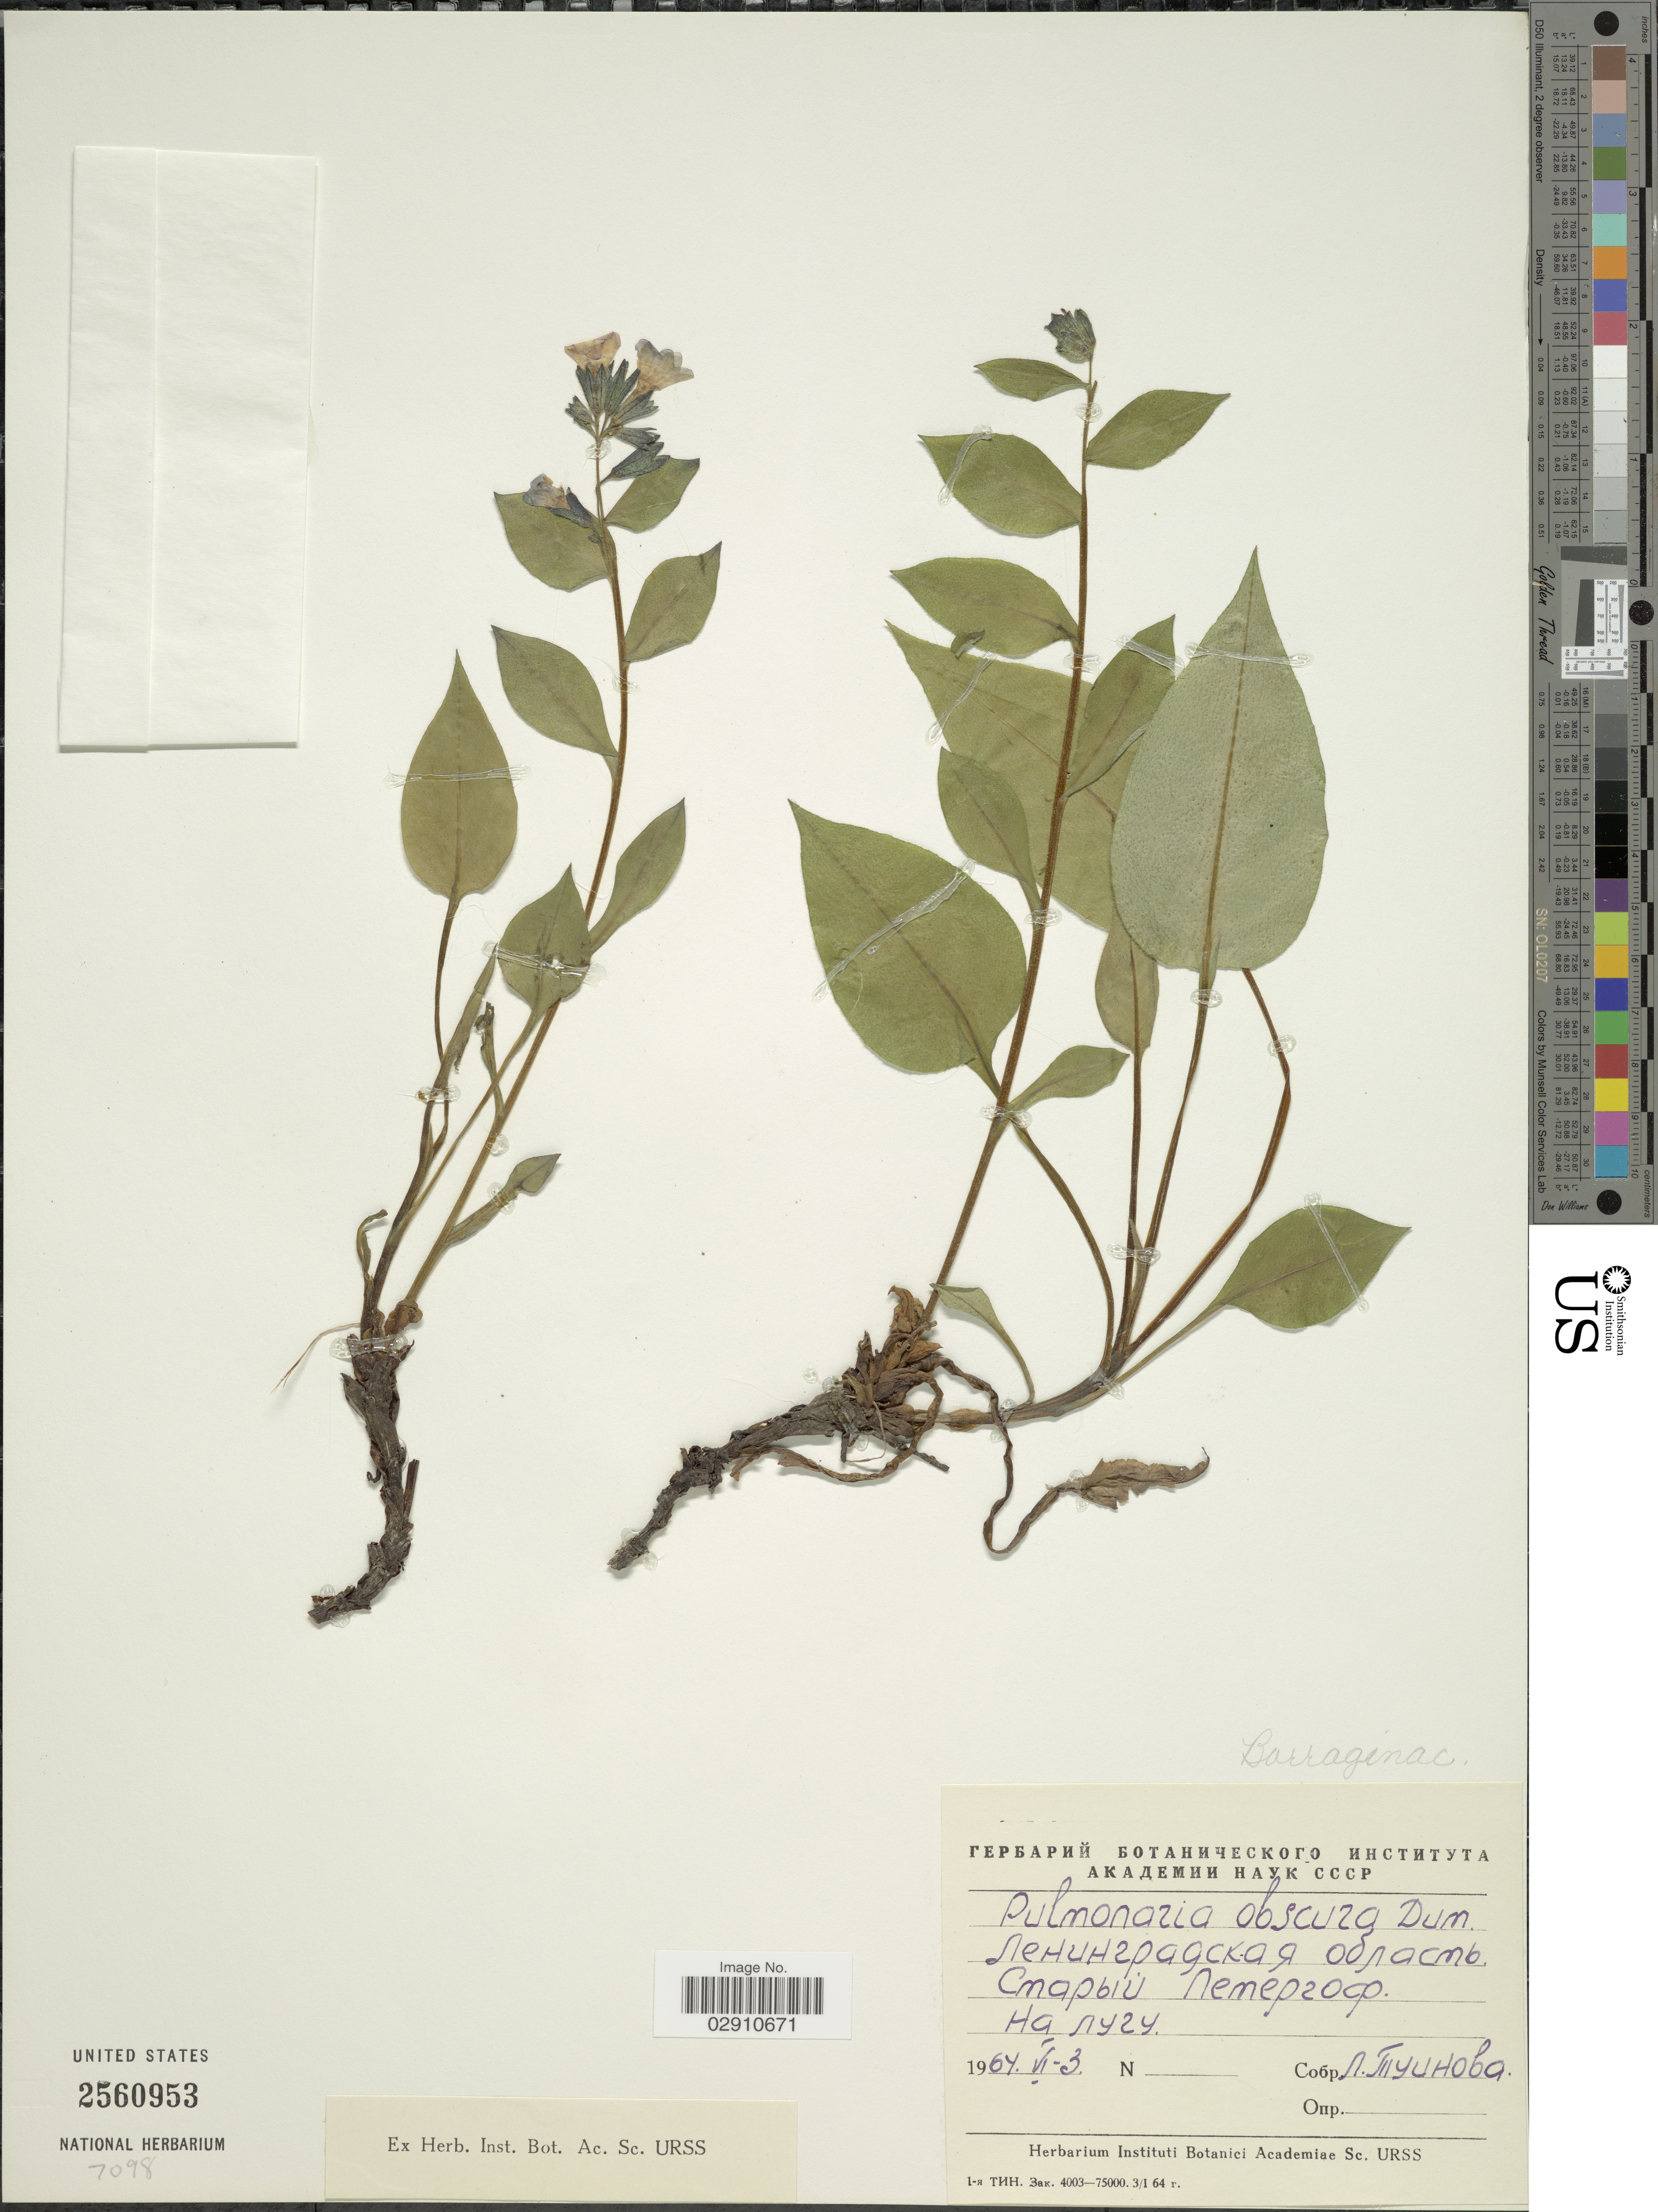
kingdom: Plantae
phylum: Tracheophyta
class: Magnoliopsida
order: Boraginales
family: Boraginaceae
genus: Pulmonaria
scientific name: Pulmonaria obscura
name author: Dumort.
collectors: L. Tuinova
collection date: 1964-06-03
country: Russian Federation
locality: Staryy Petergof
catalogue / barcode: US 2560953